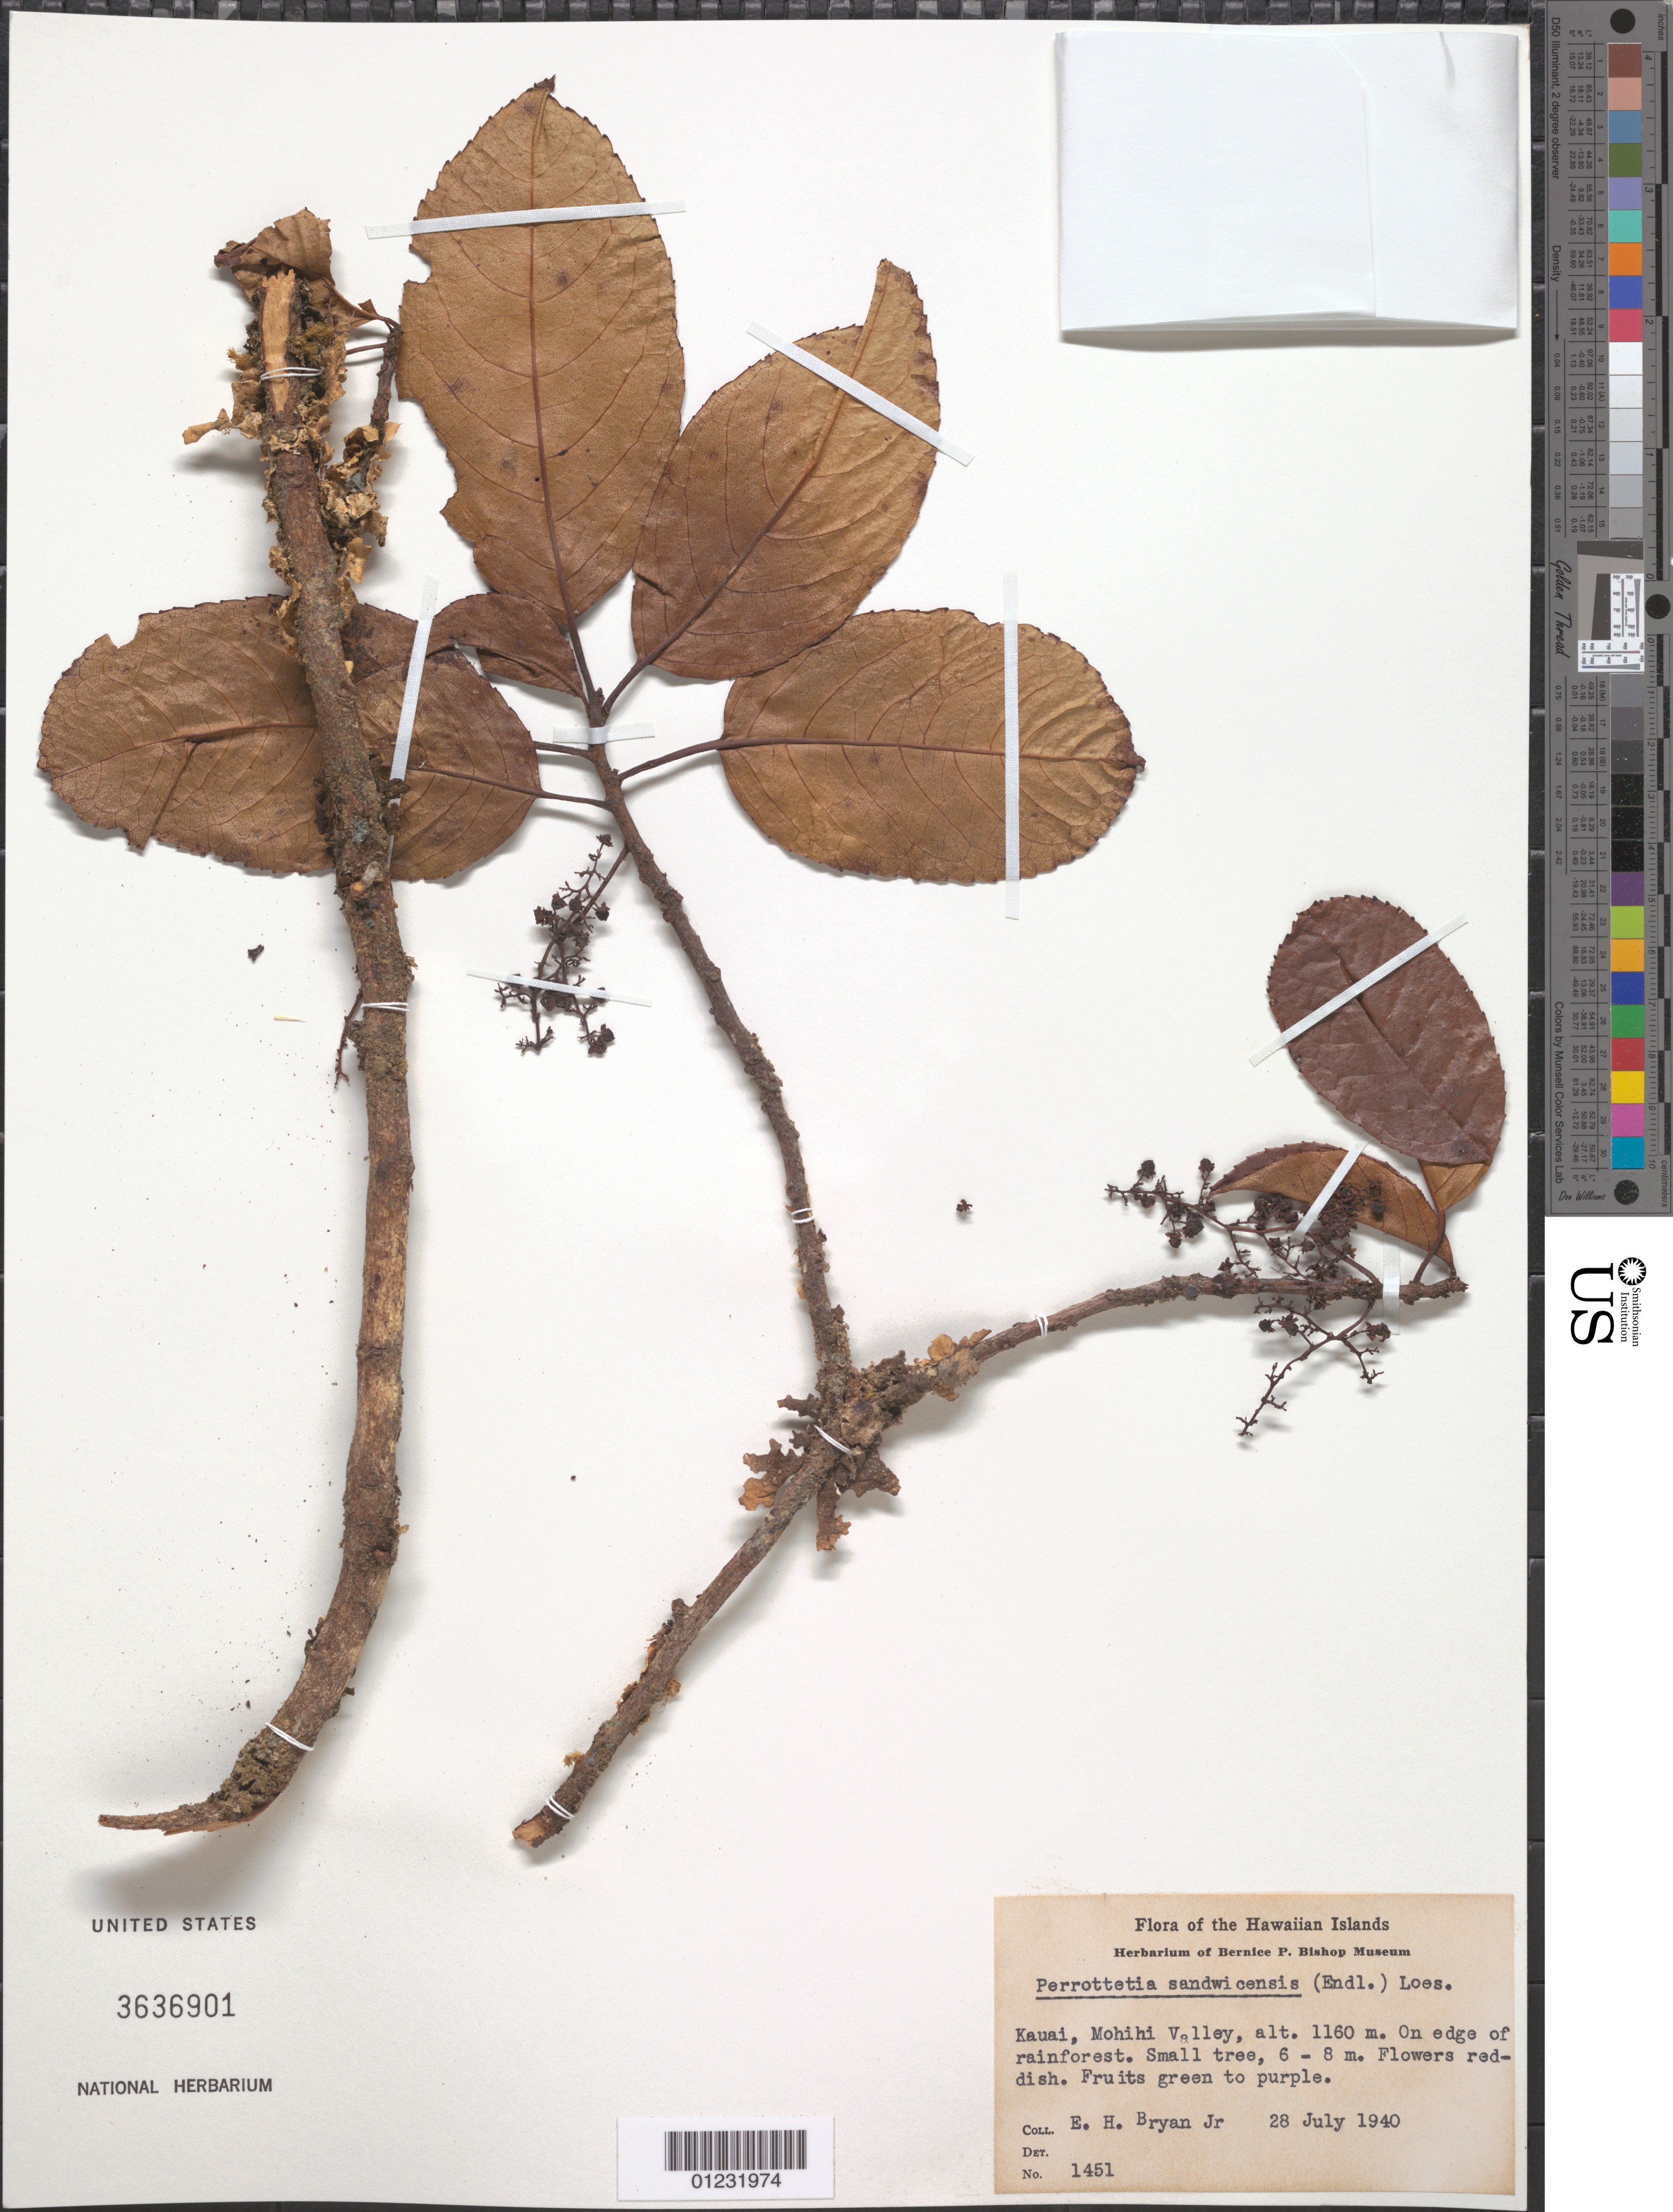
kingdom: Plantae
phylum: Tracheophyta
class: Magnoliopsida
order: Huerteales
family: Dipentodontaceae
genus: Perrottetia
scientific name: Perrottetia sandwicensis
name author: A. Gray in Wilkes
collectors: E. Bryan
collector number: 1451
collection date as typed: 28 Jul 1940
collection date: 1940-07-28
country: United States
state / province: Hawaii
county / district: Kaui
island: Kaua'i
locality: Mohihi Valley.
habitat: On edge of rainforest.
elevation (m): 1160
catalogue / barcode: US 3636901